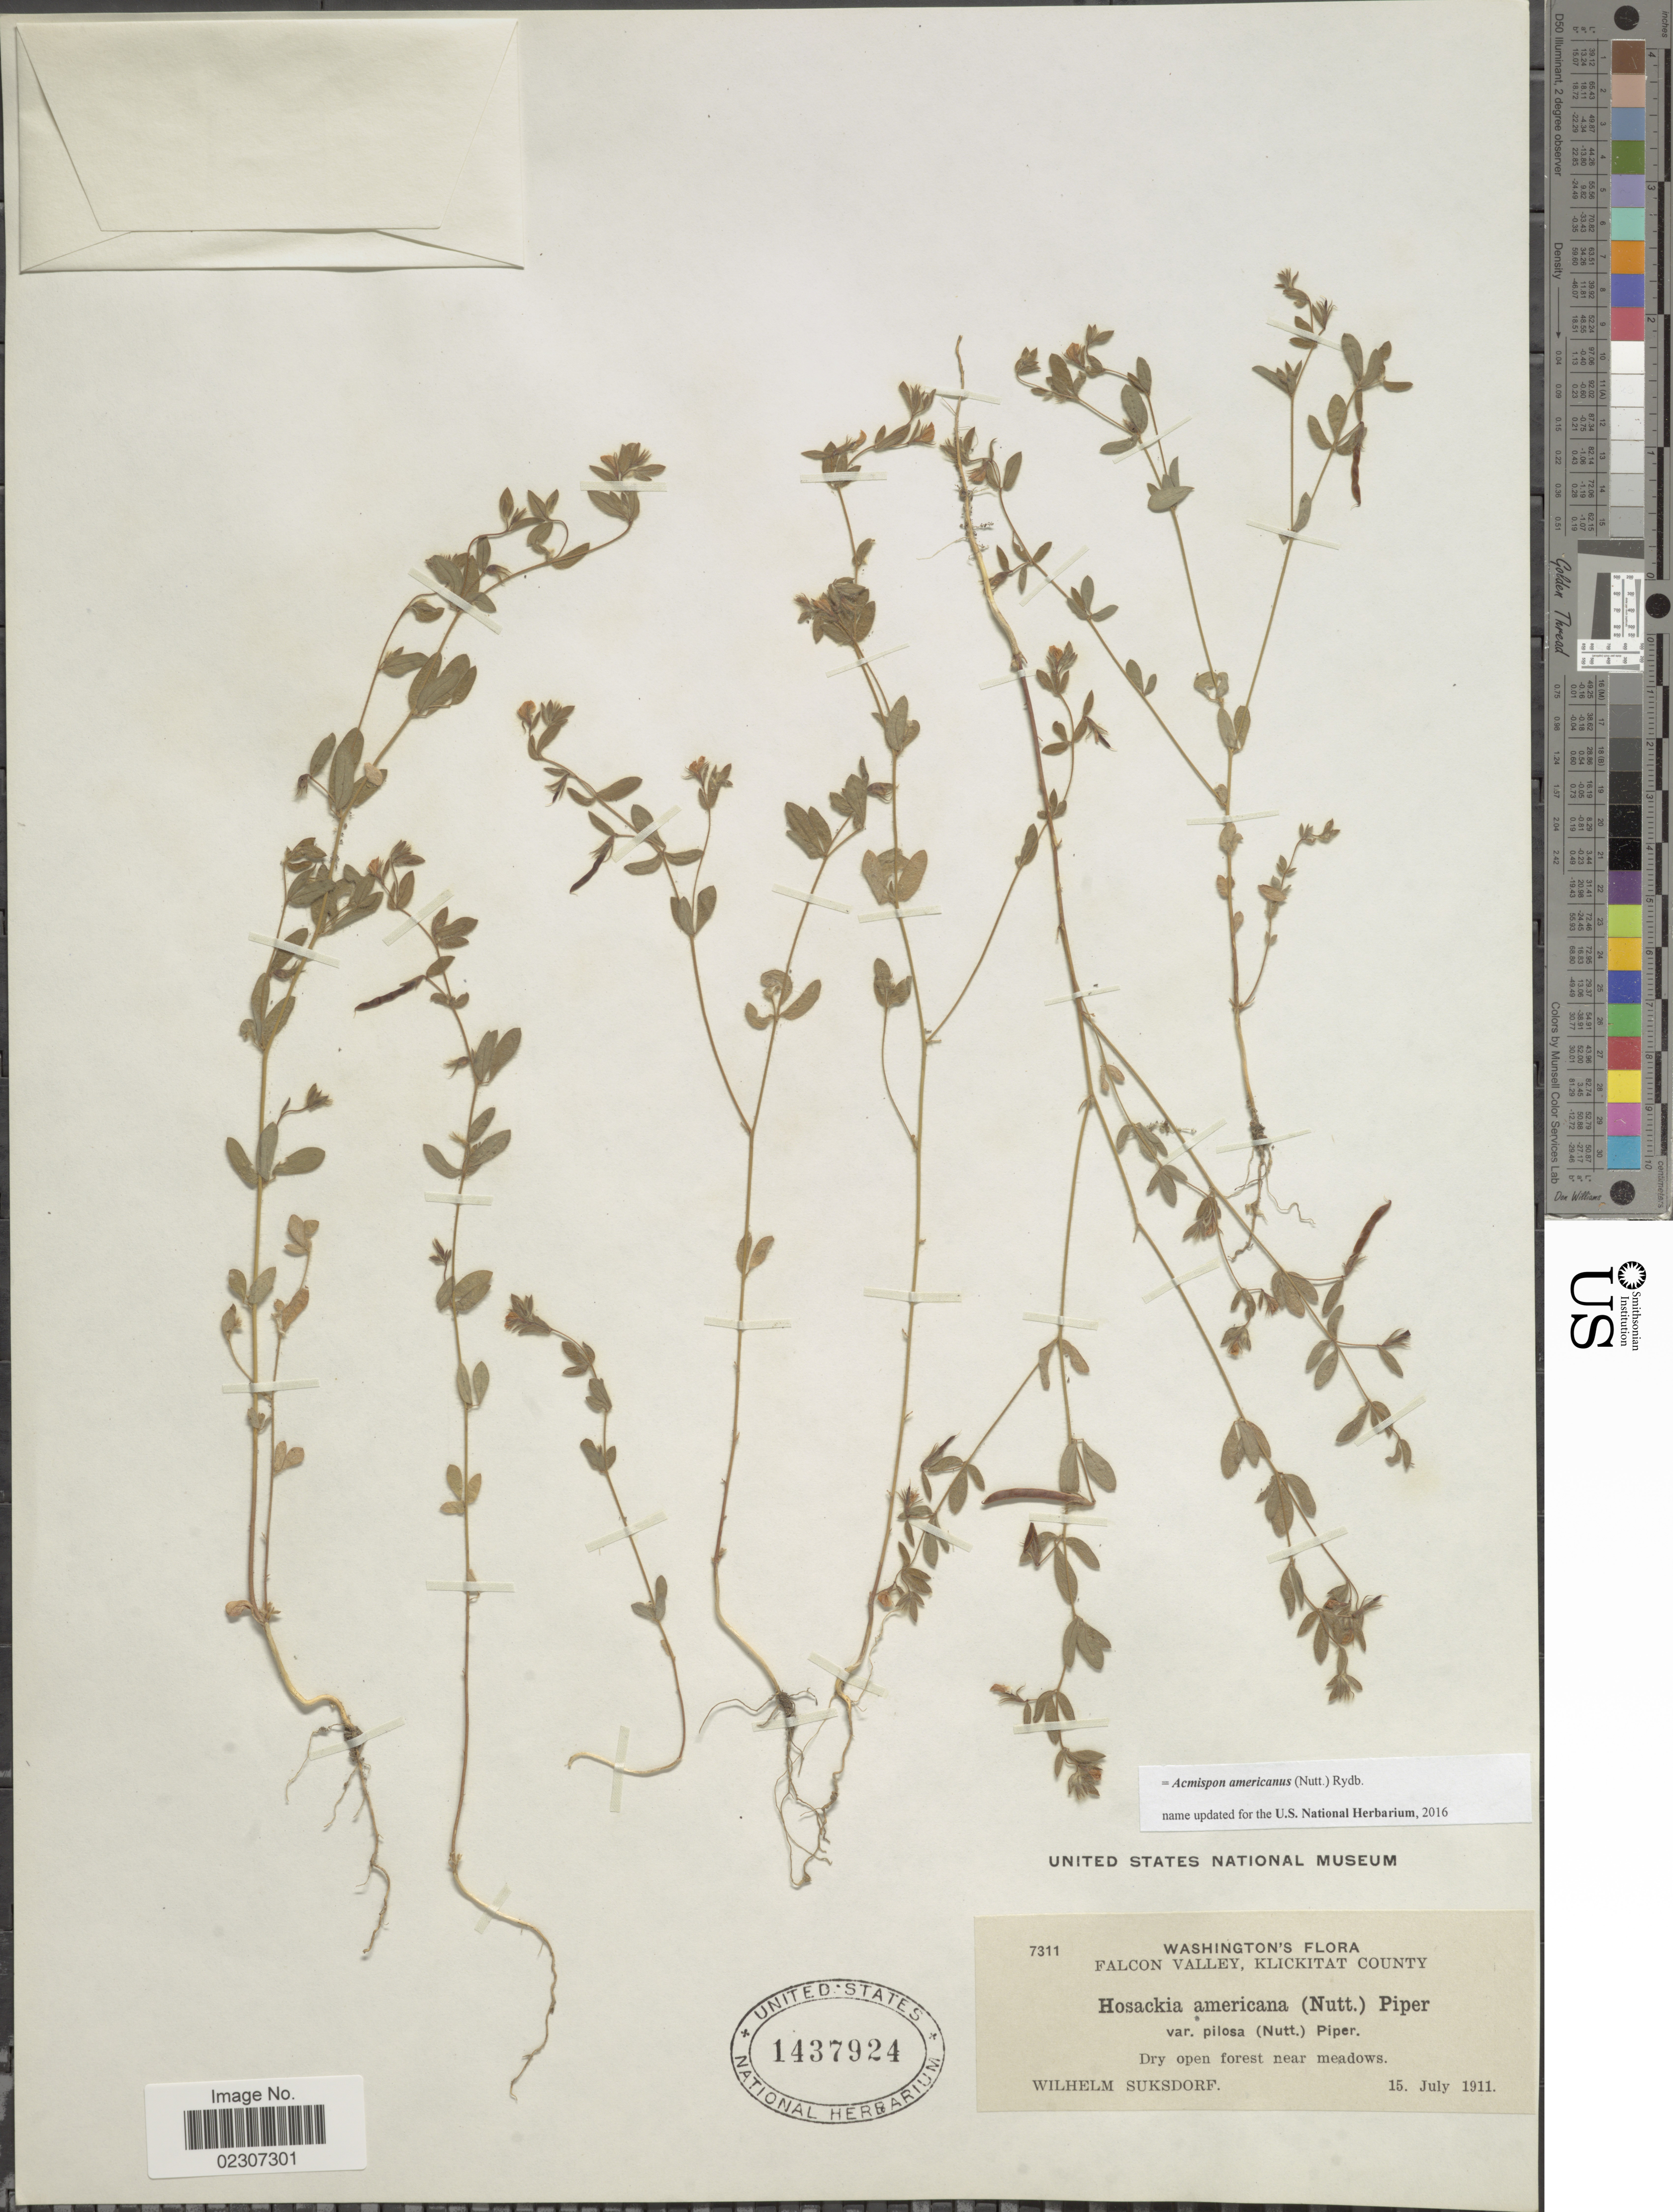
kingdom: Plantae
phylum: Tracheophyta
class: Magnoliopsida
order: Fabales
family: Fabaceae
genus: Acmispon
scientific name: Acmispon americanus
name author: (Nutt.) Rydb.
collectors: W. N. Suksdorf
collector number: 7311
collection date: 1911-07-15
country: United States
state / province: Washington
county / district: Klickitat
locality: Washington, falcon Valley, Klickitat County,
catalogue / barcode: US 1437924